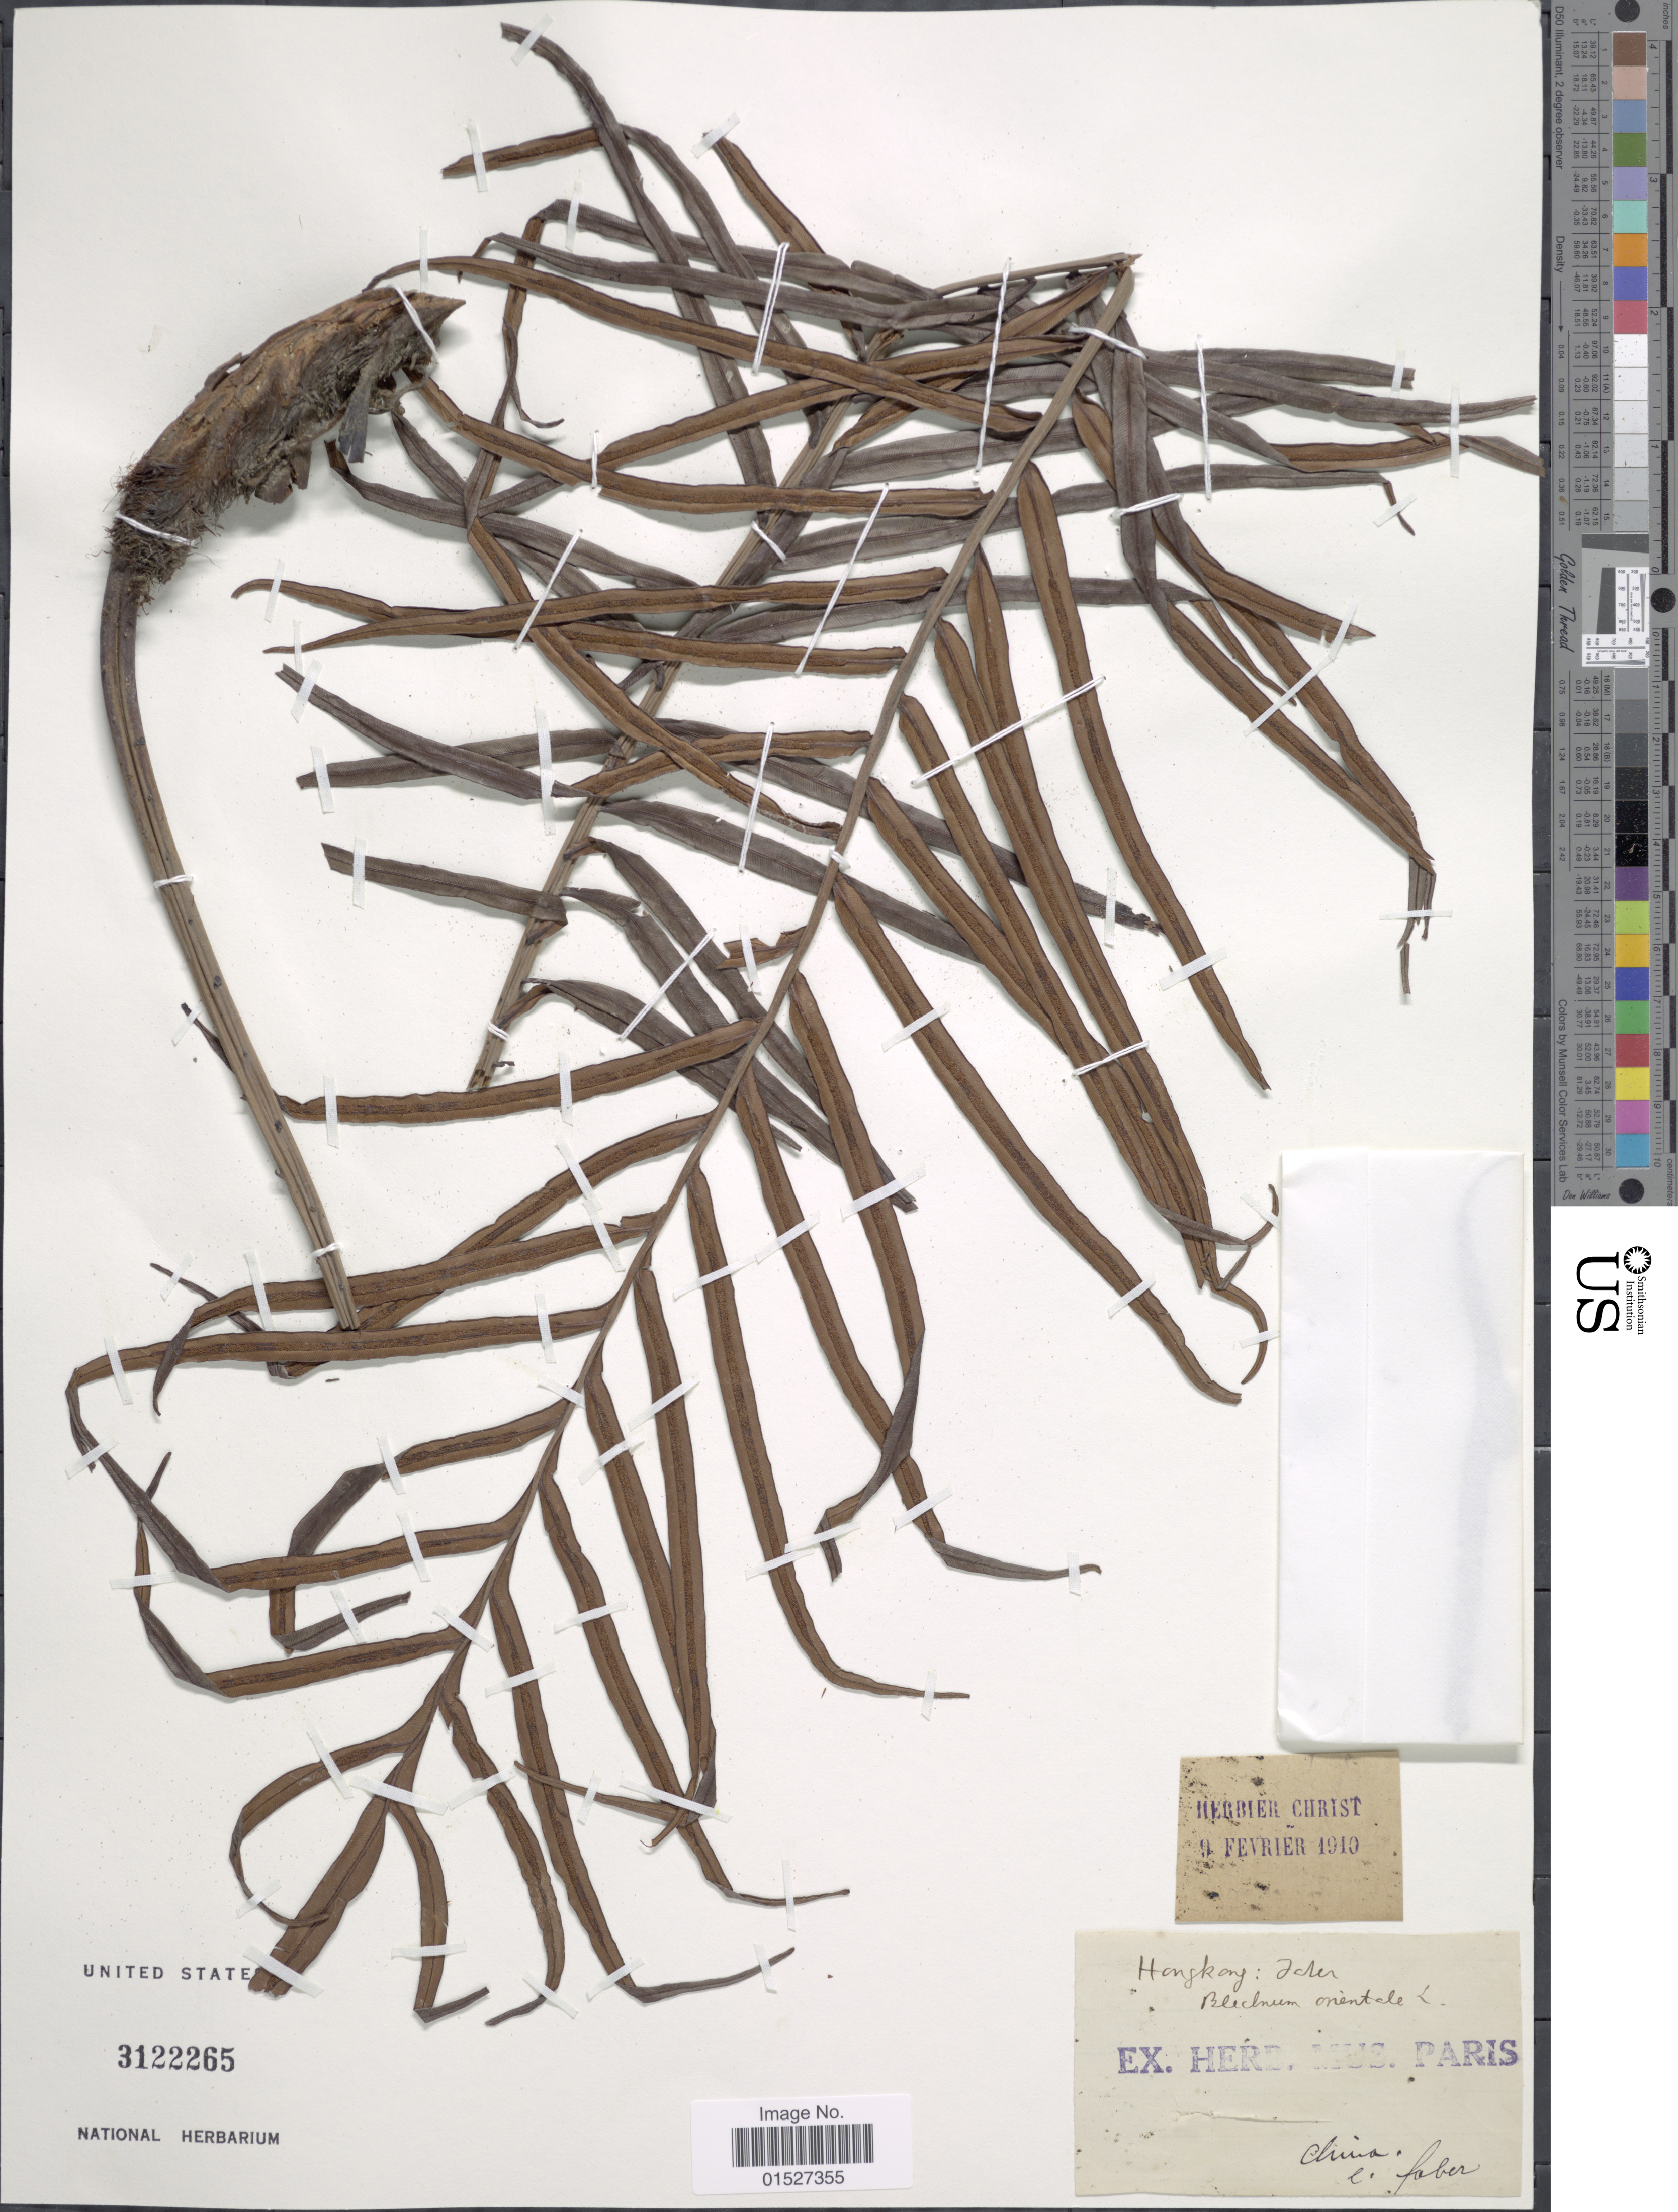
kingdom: Plantae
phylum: Tracheophyta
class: Polypodiopsida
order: Polypodiales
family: Blechnaceae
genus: Blechnum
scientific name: Blechnum orientale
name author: L.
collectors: E. Faber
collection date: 1910-02-09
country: China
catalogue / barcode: US 3122265